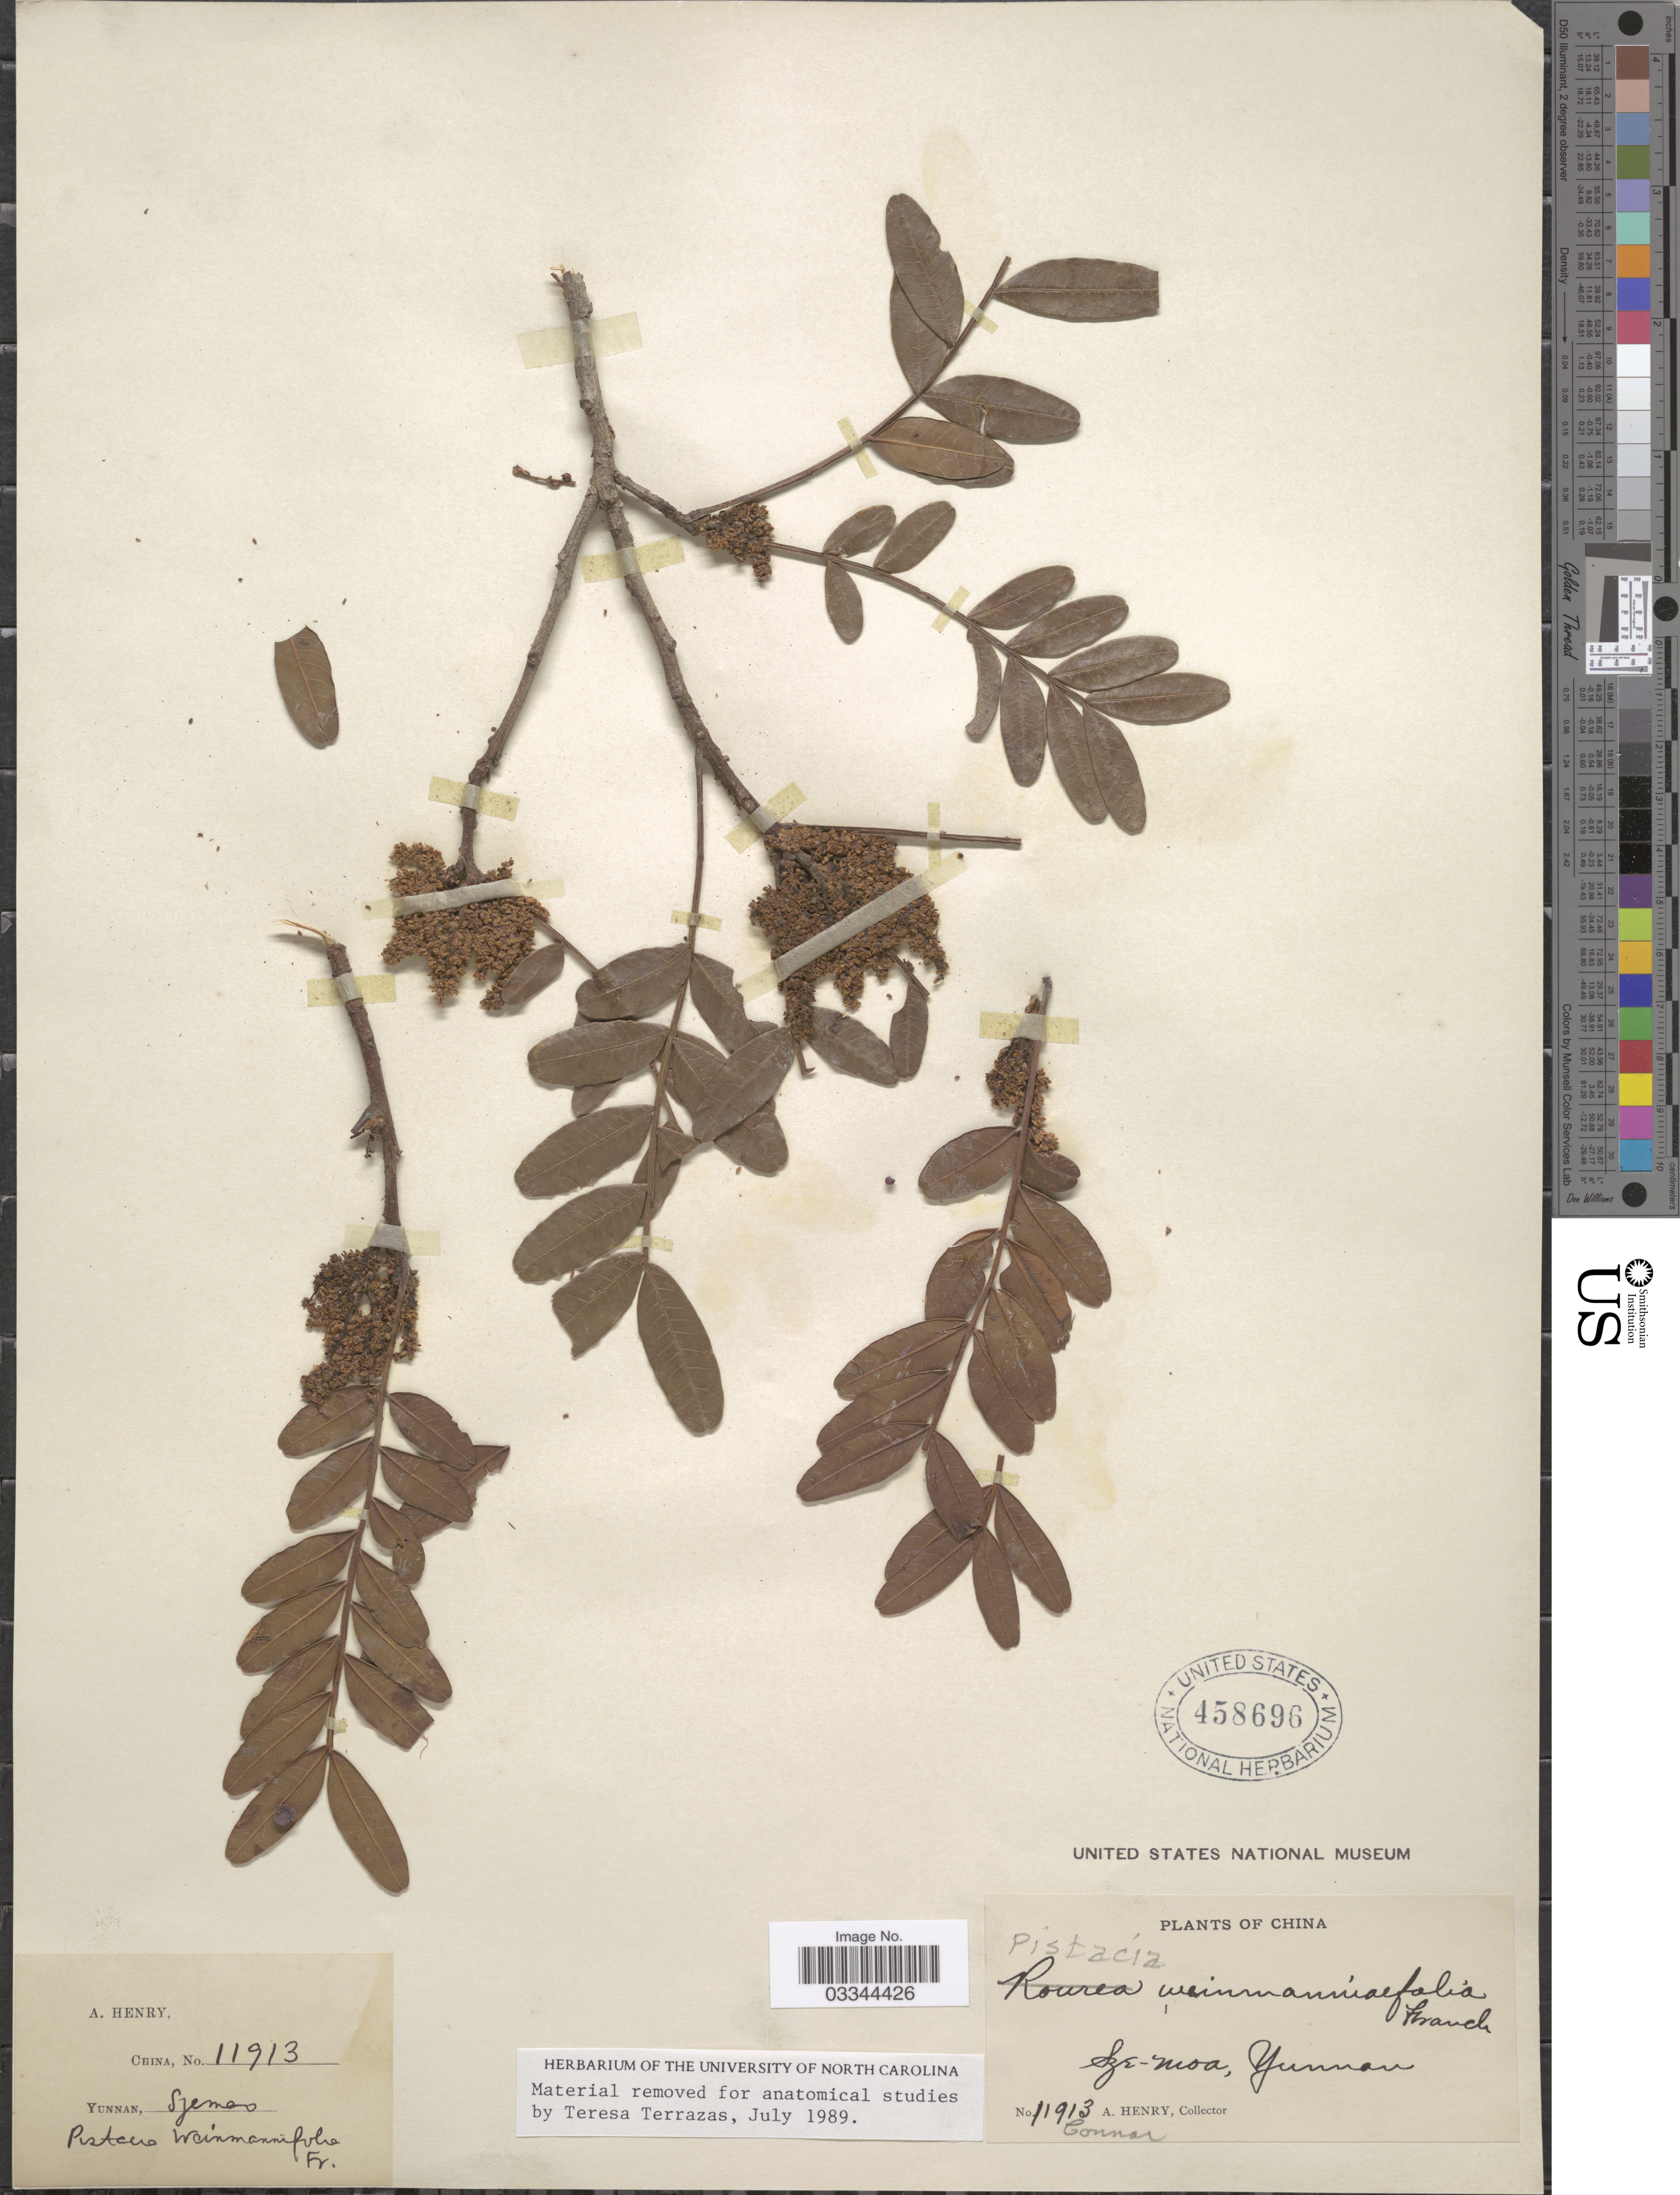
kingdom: Plantae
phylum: Tracheophyta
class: Magnoliopsida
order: Sapindales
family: Anacardiaceae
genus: Pistacia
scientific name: Pistacia weinmanniifolia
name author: J. Poiss. ex Franch.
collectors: A. Henry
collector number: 11913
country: China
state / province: Yunnan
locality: Szemoa.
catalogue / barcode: US 458696